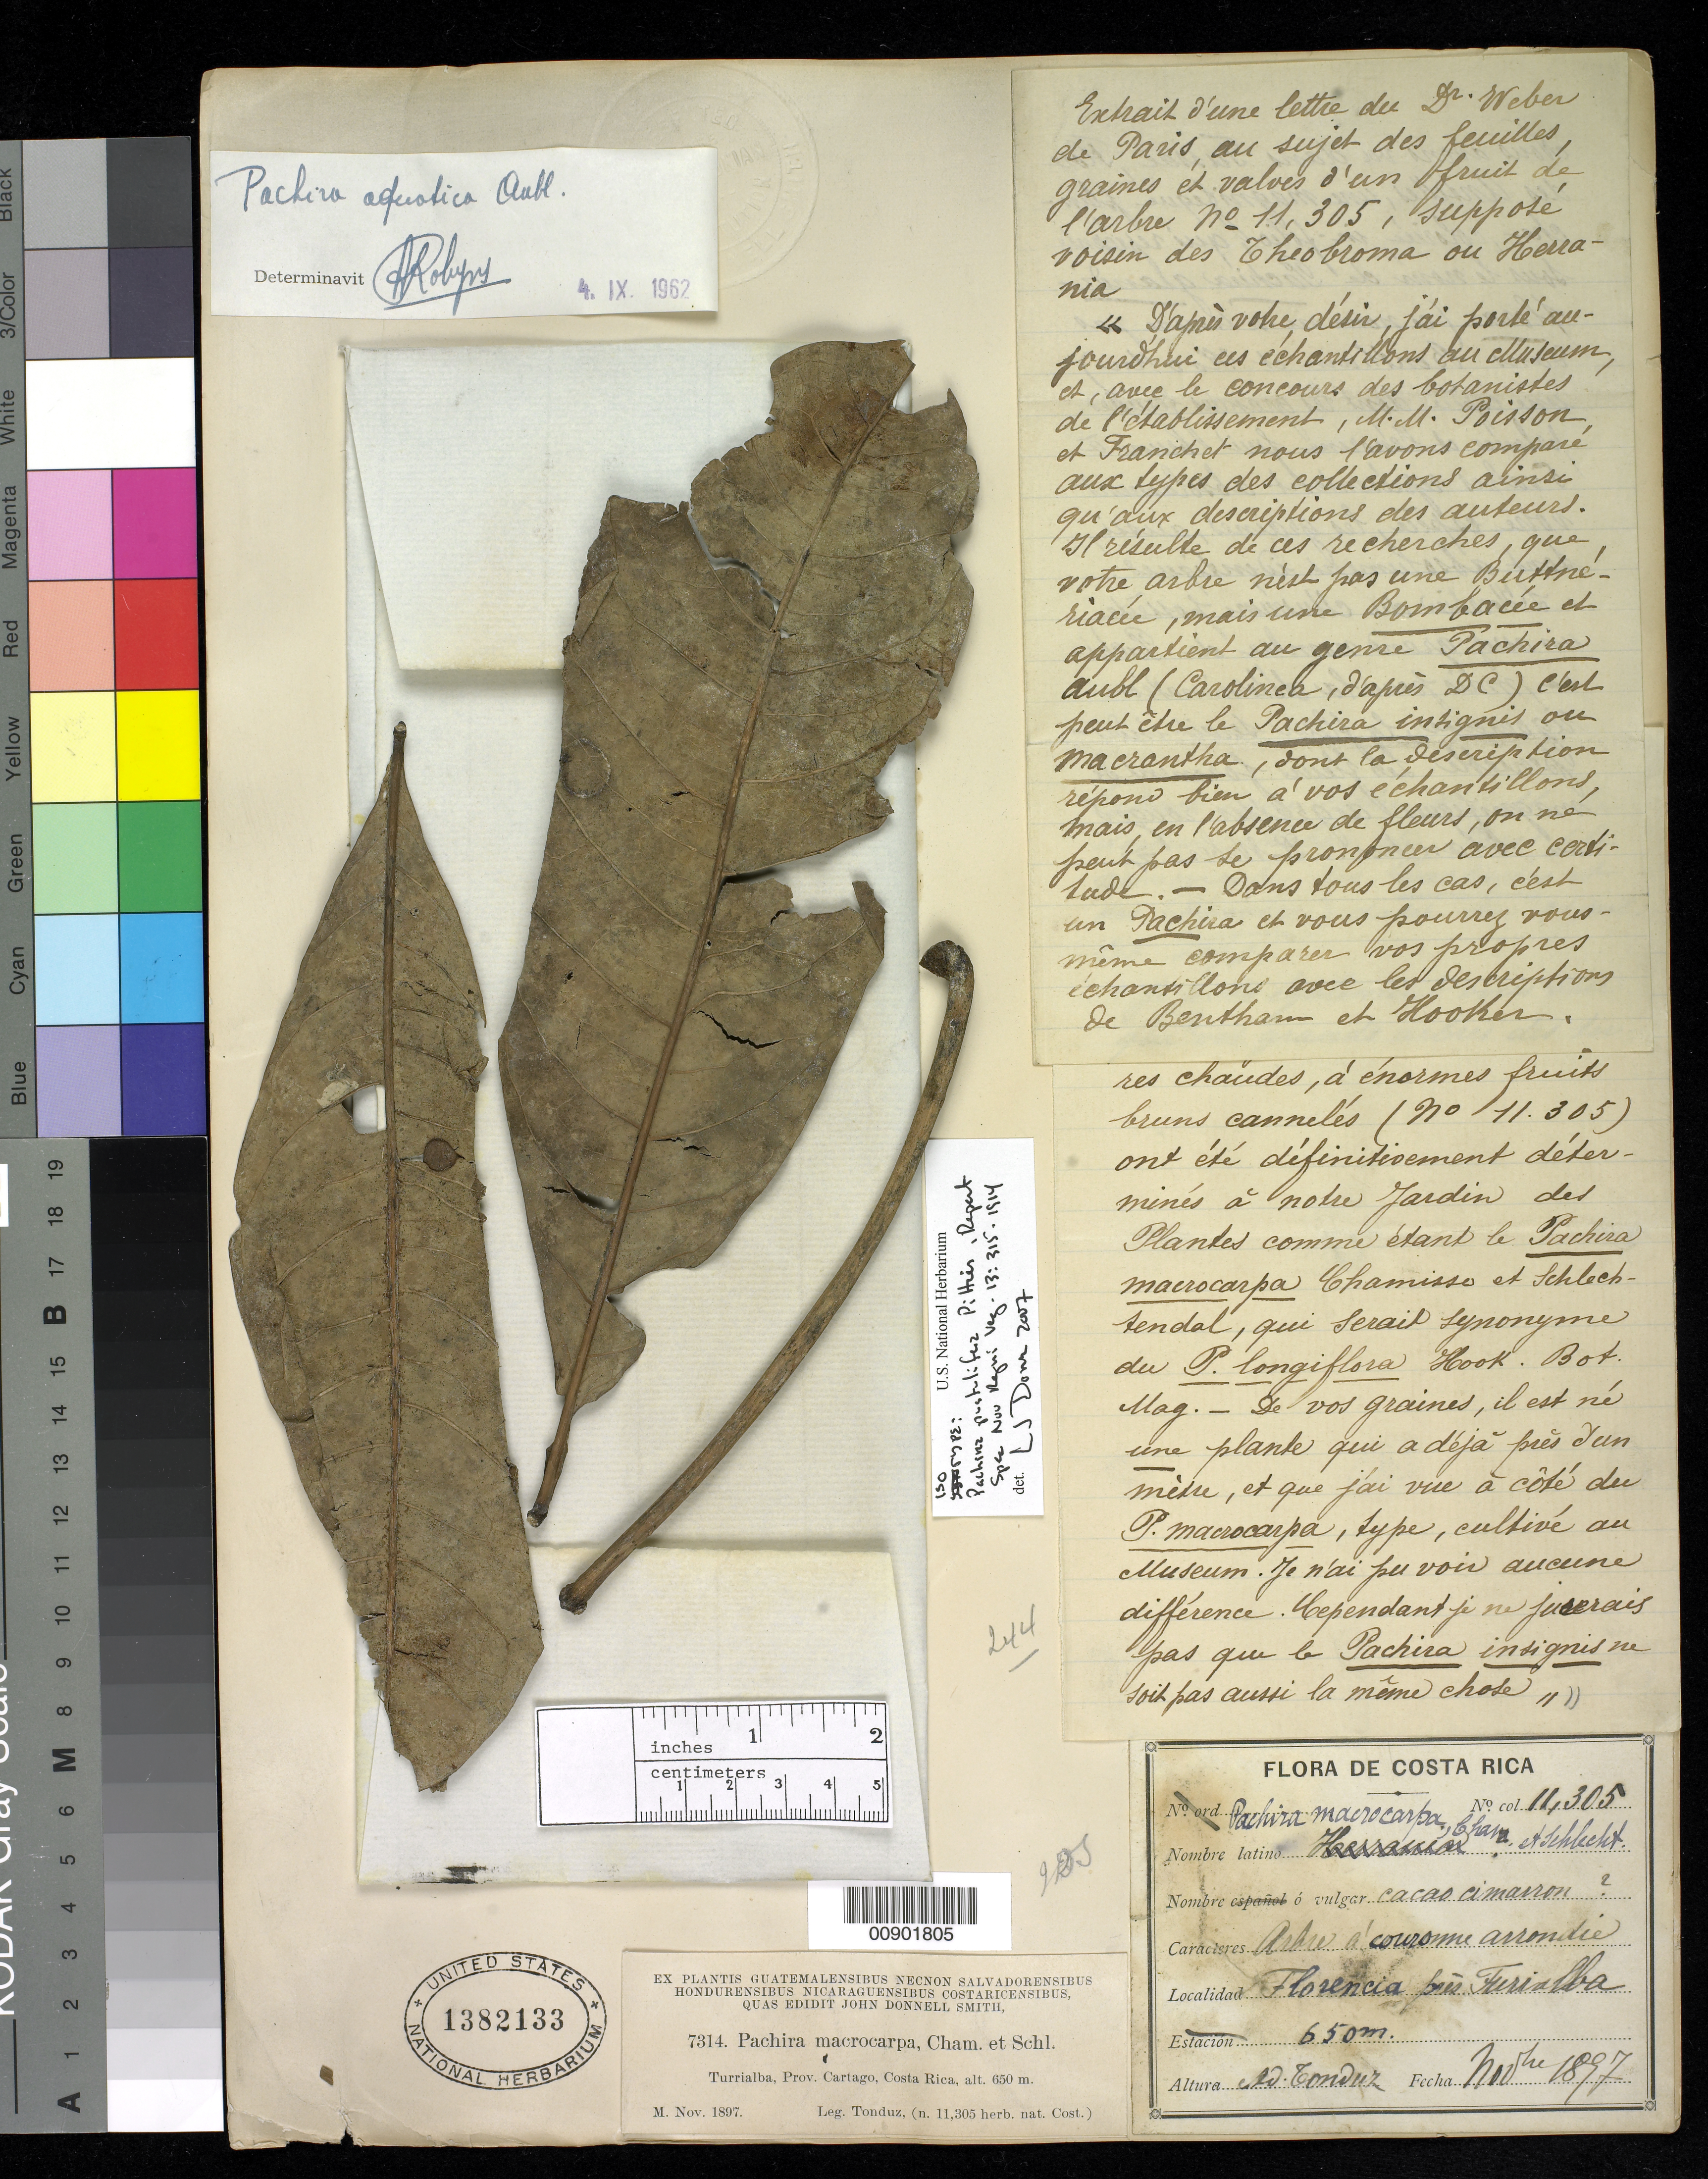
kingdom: Plantae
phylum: Tracheophyta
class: Magnoliopsida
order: Malvales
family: Malvaceae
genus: Pachira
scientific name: Pachira pustulifera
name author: Pittier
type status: Isotype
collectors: A. Tonduz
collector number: H.N.C. 11305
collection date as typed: Nov 1897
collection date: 1897-11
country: Costa Rica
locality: Florencia près Turialba.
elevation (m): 650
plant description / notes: Note: 2 US sheets bear slightly different locality data & different elevations.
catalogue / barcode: US 1382133